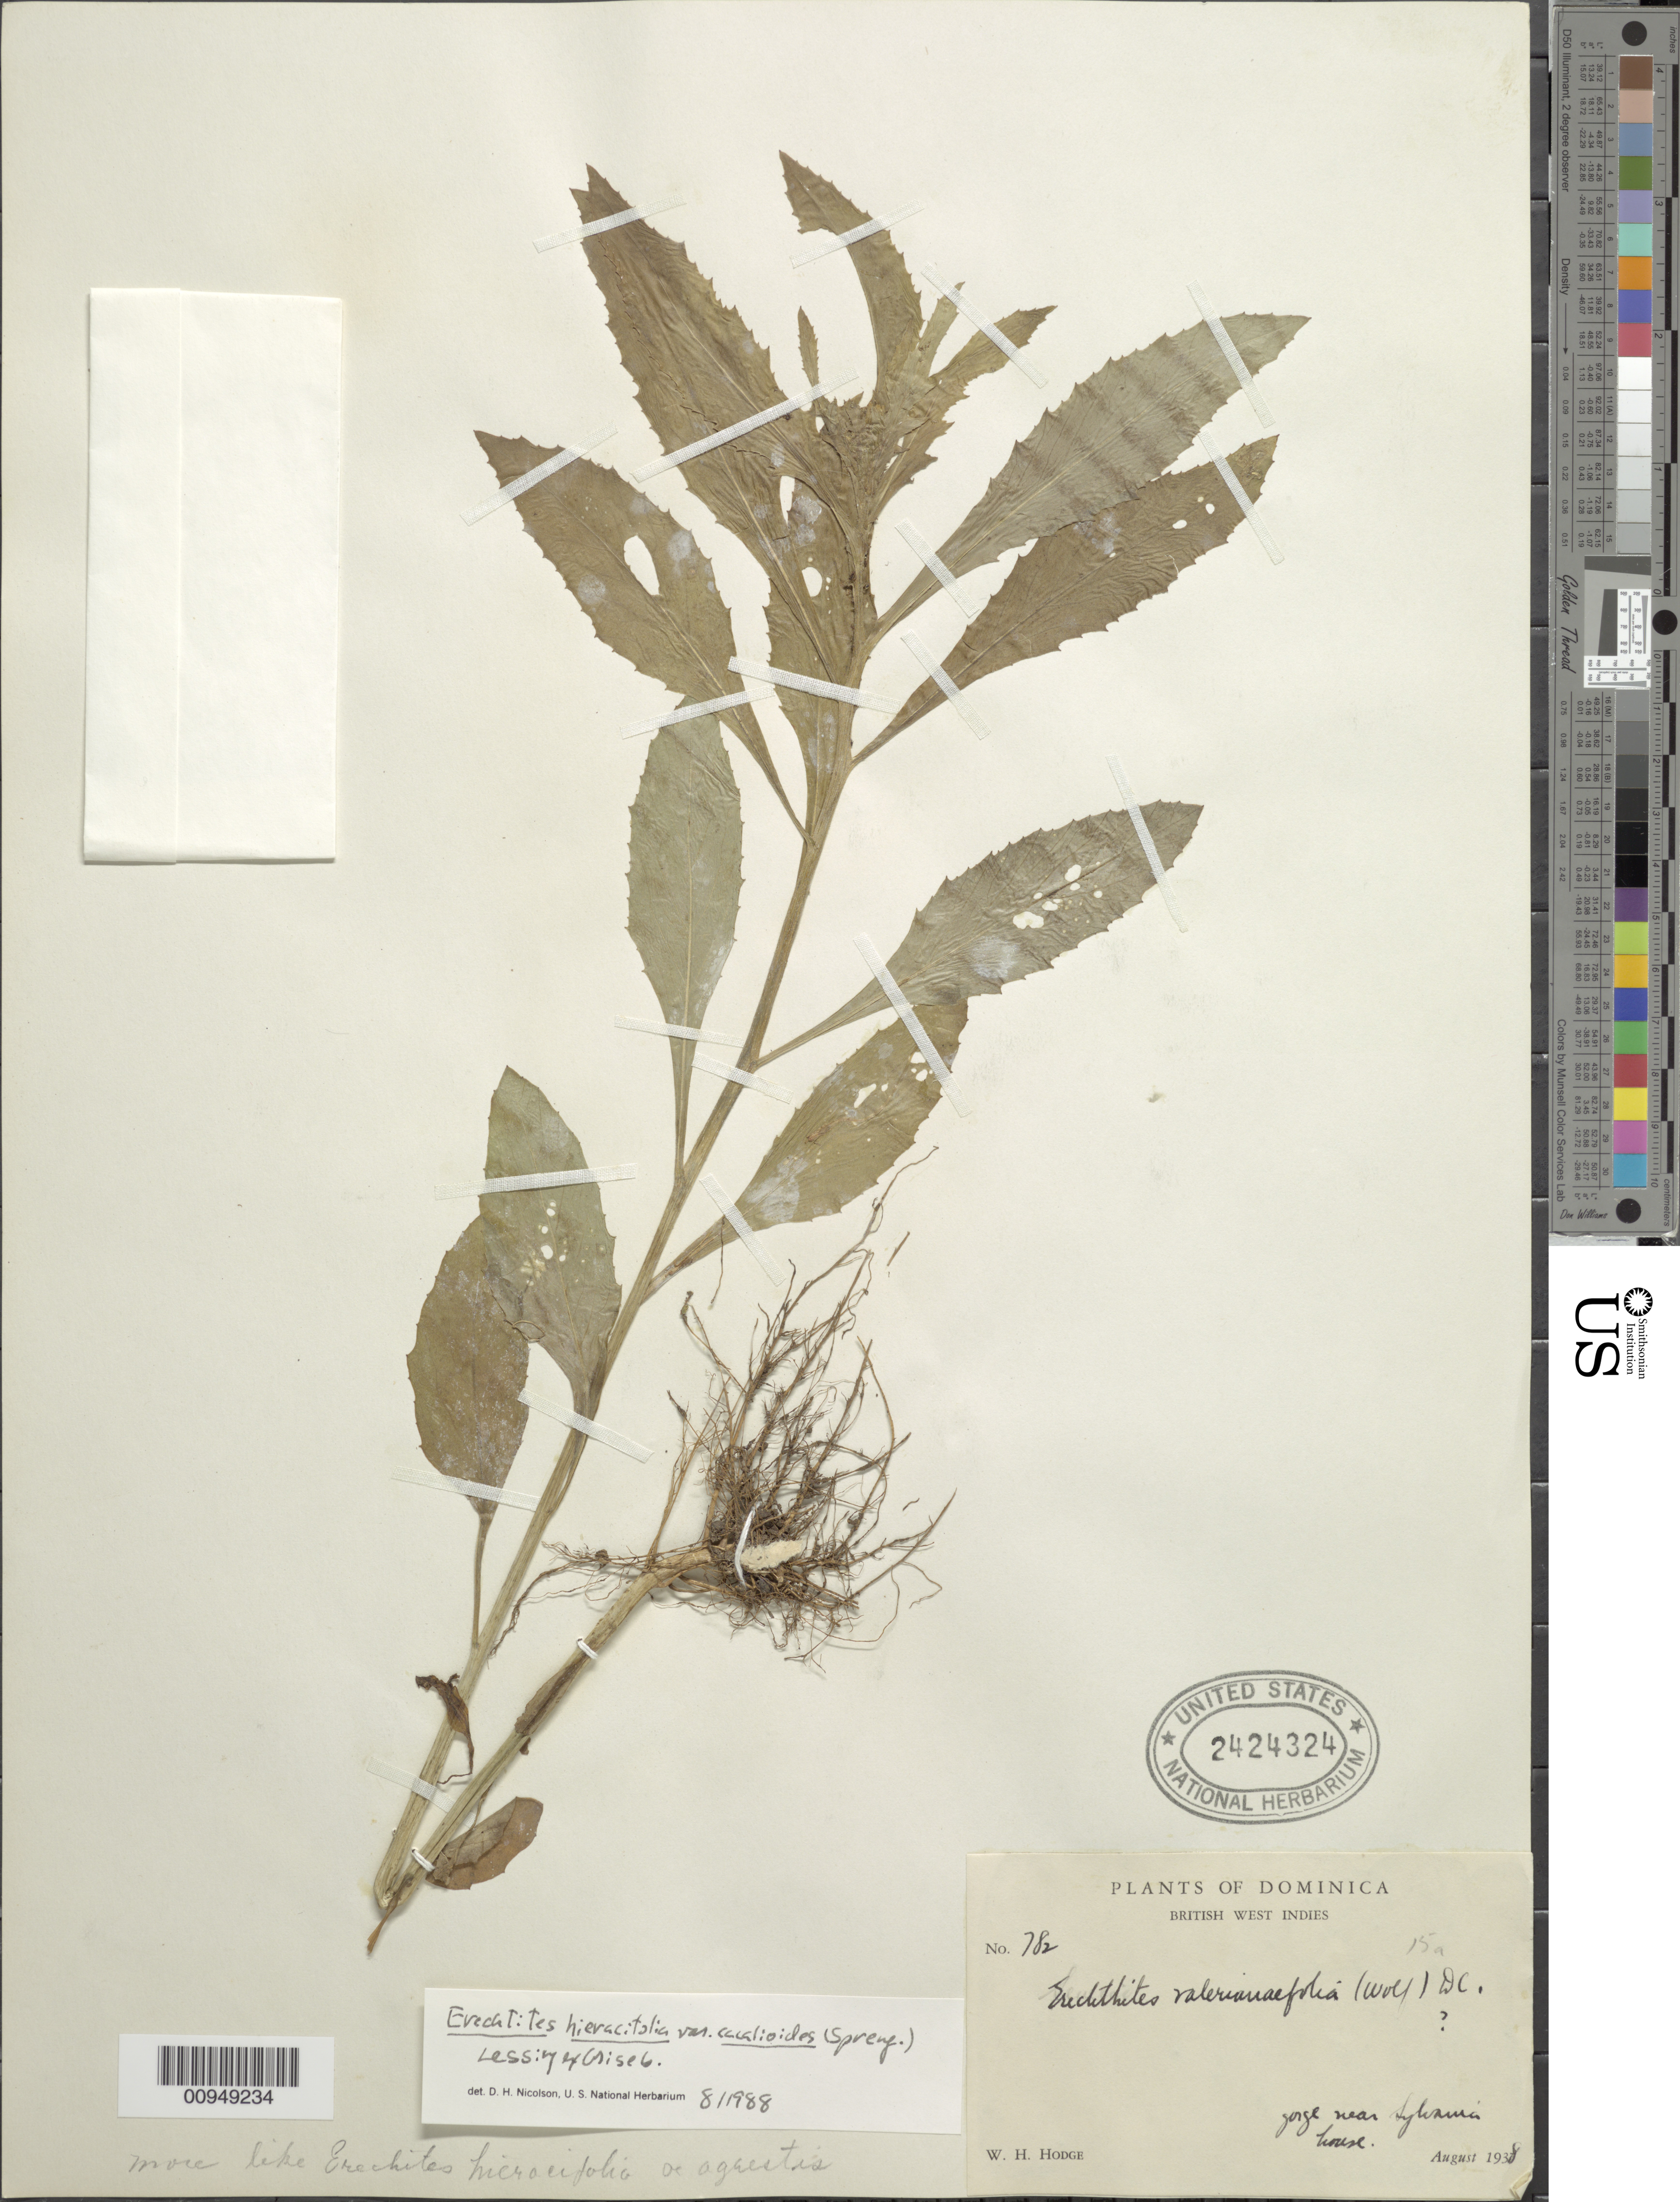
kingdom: Plantae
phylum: Tracheophyta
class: Magnoliopsida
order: Asterales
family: Asteraceae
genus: Erechtites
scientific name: Erechtites hieraciifolius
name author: (L.) Raf. ex DC.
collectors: W. Hodge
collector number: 782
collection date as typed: Aug 1938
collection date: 1938-08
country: Dominica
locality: Gorge near Sylvania House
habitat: Gorge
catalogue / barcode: US 2424324